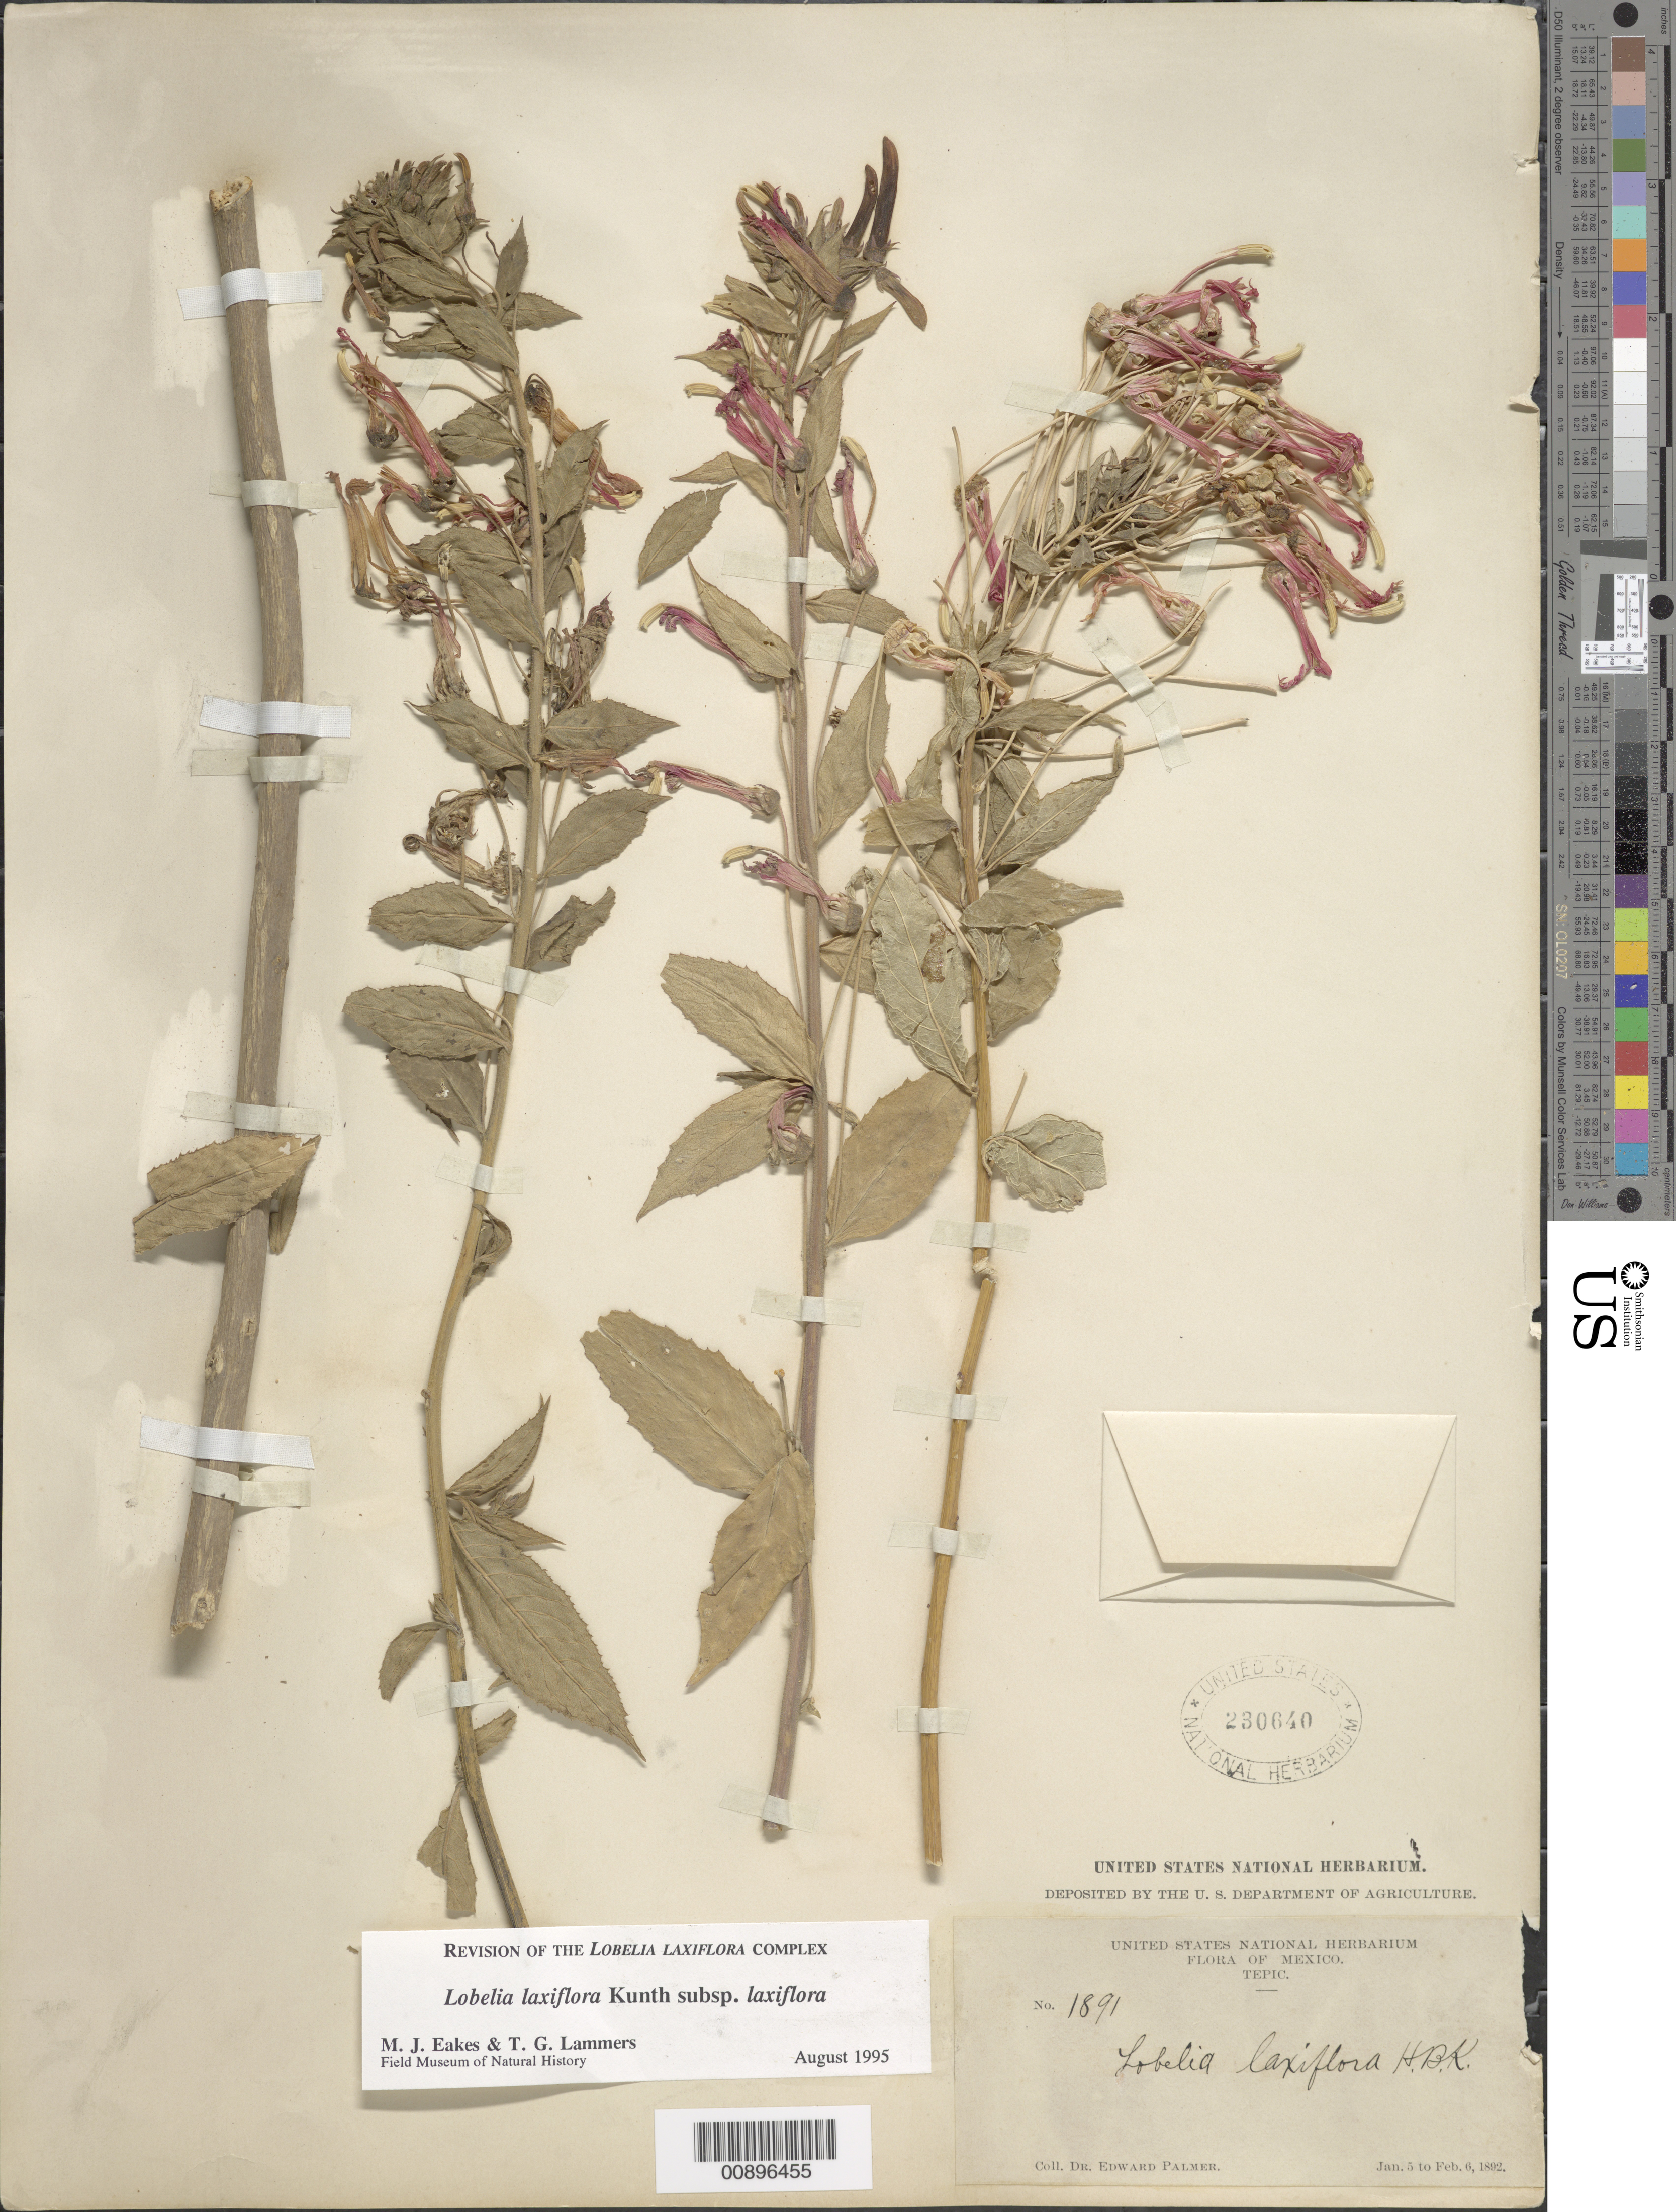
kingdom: Plantae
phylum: Tracheophyta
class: Magnoliopsida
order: Asterales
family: Campanulaceae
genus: Lobelia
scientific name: Lobelia laxiflora subsp. laxiflora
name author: Kunth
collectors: E. Palmer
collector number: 1891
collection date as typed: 05 Jan 1892 to 06 Feb 1892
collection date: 1892-01-05/1892-02-06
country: Mexico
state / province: Nayarit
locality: Tepic, Nayarit.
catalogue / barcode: US 230640